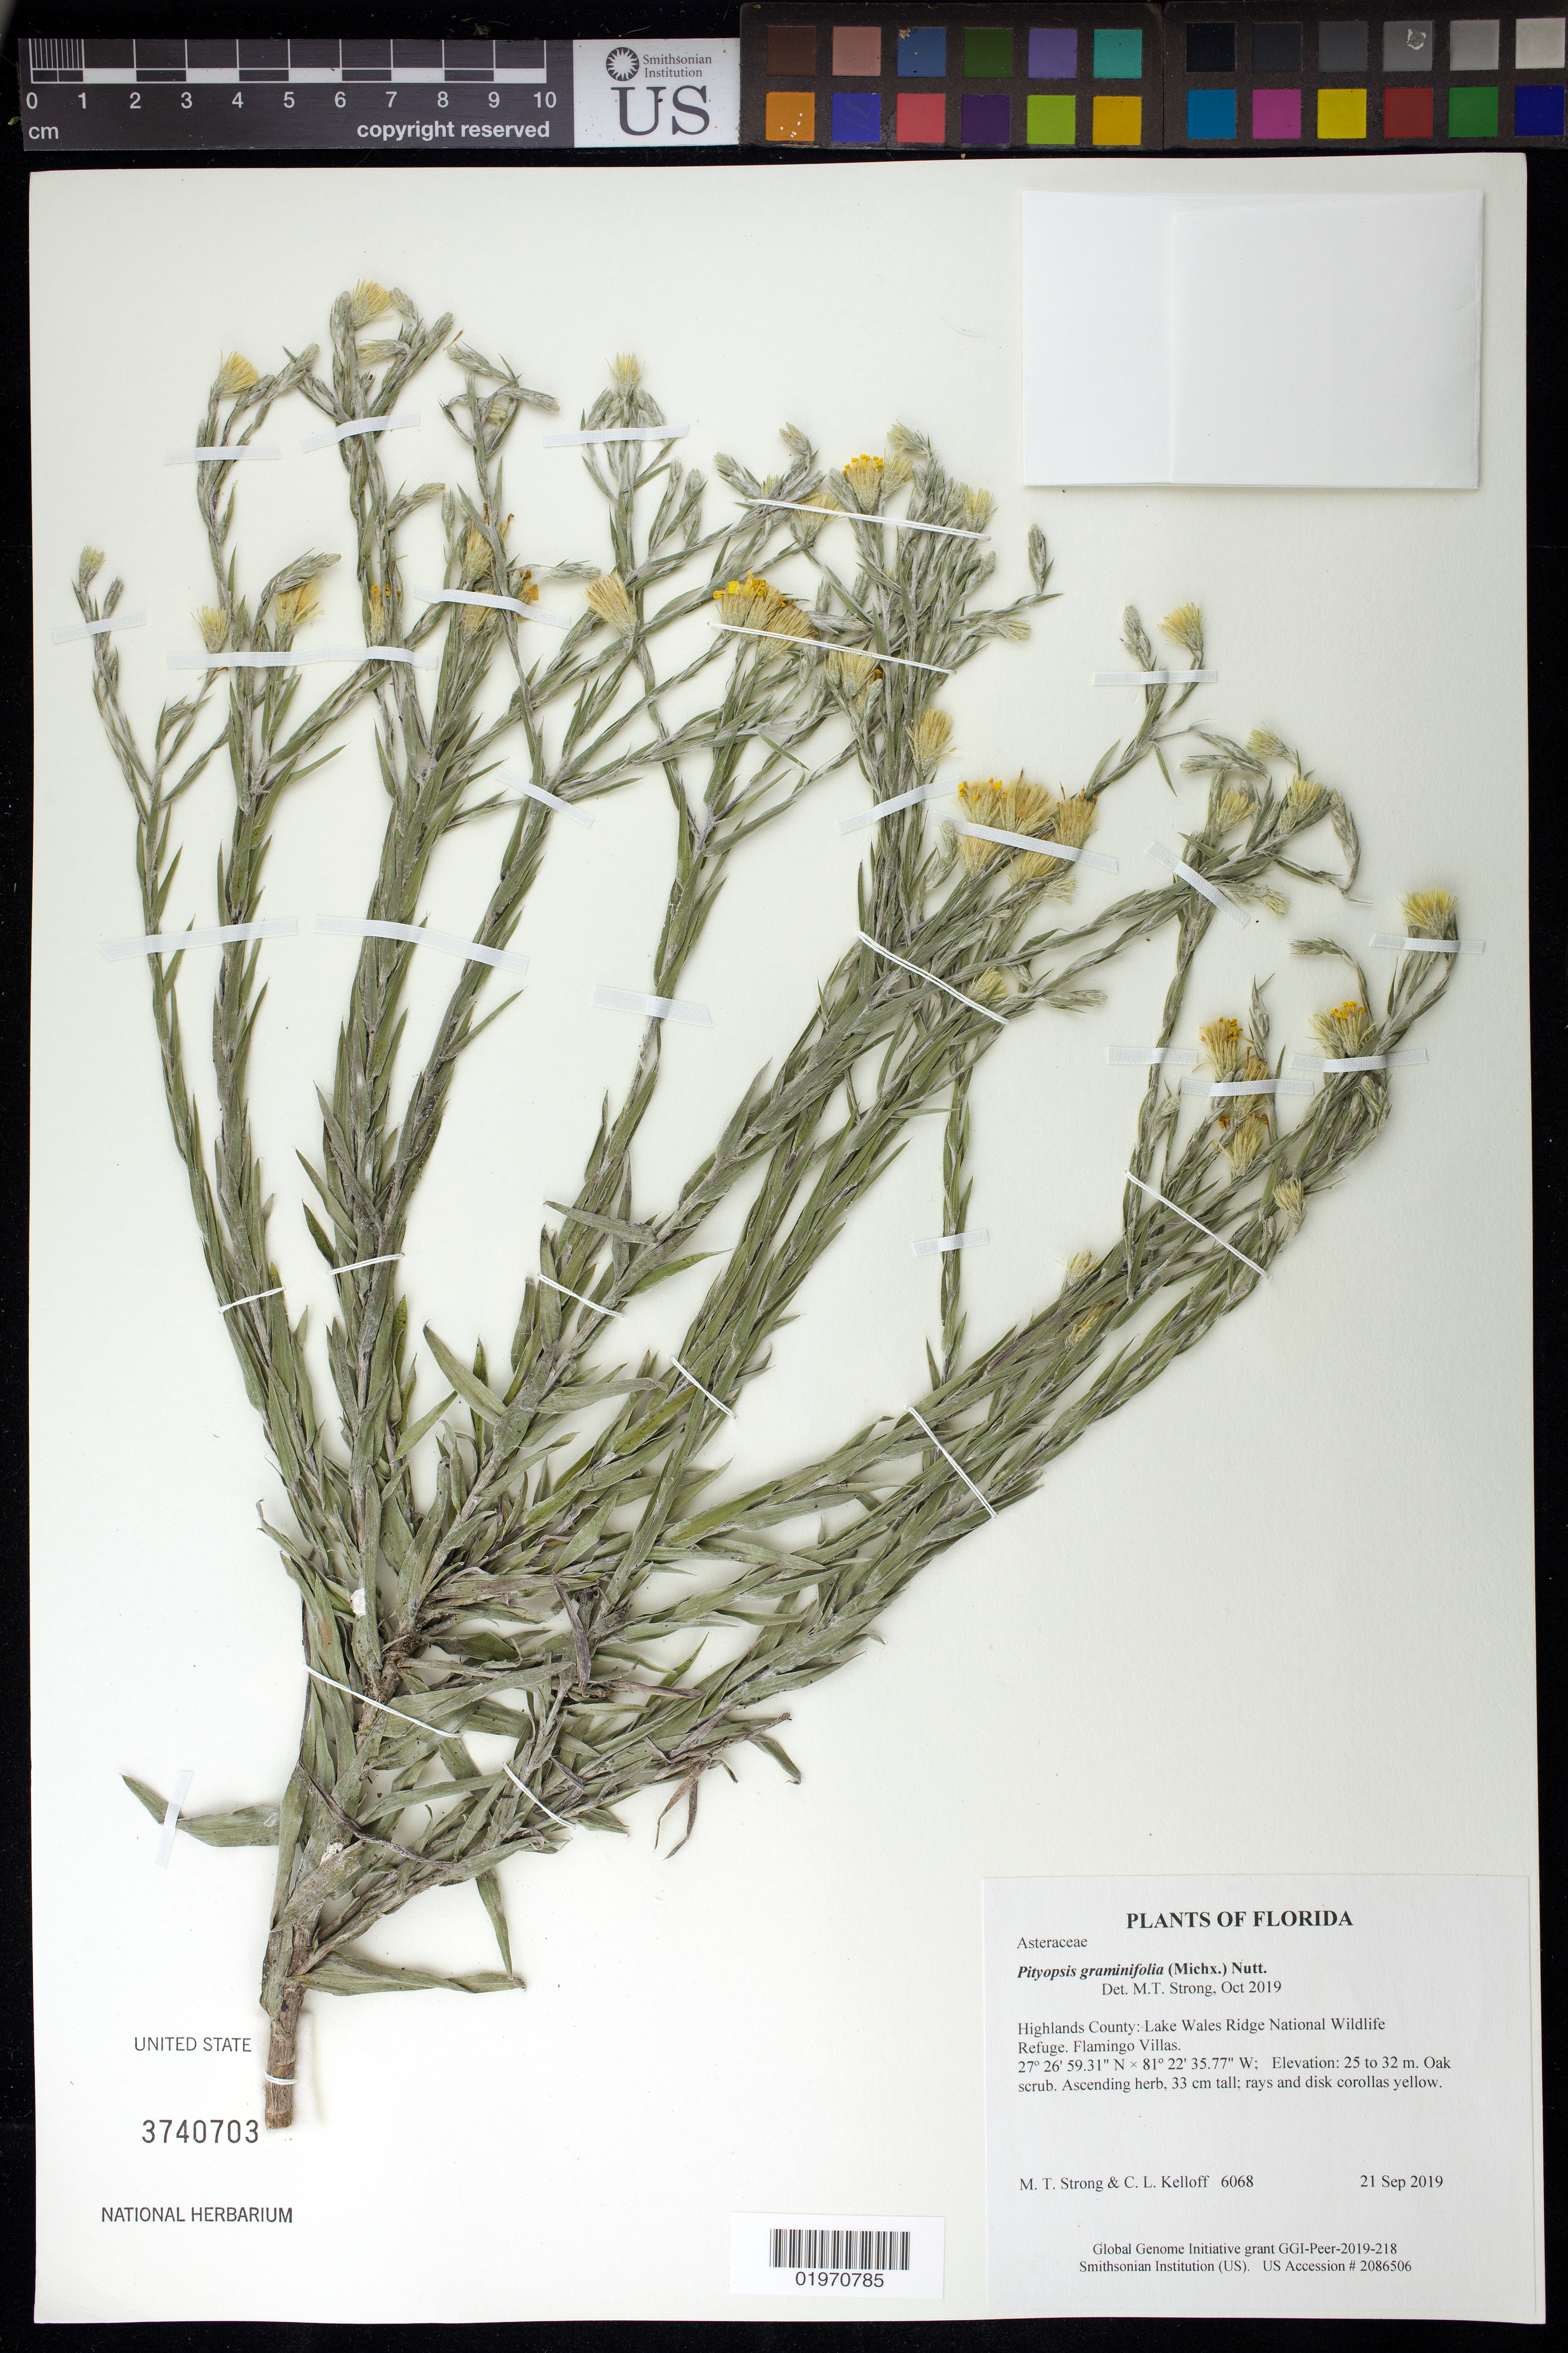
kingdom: Plantae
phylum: Tracheophyta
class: Magnoliopsida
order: Asterales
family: Asteraceae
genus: Pityopsis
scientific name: Pityopsis graminifolia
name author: (Michx.) Nutt.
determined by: Strong, Mark T., (BOT), Smithsonian Institution - National Museum of Natural History (UNITED STATES)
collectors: M. T. Strong & C. L. Kelloff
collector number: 6068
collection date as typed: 21 Sep 2019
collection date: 2019-09-21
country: United States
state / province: Florida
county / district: Highlands County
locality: Lake Wales Ridge National Wildlife Refuge. Flamingo Villas.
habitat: Oak scrub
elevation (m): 25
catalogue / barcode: US 3740703